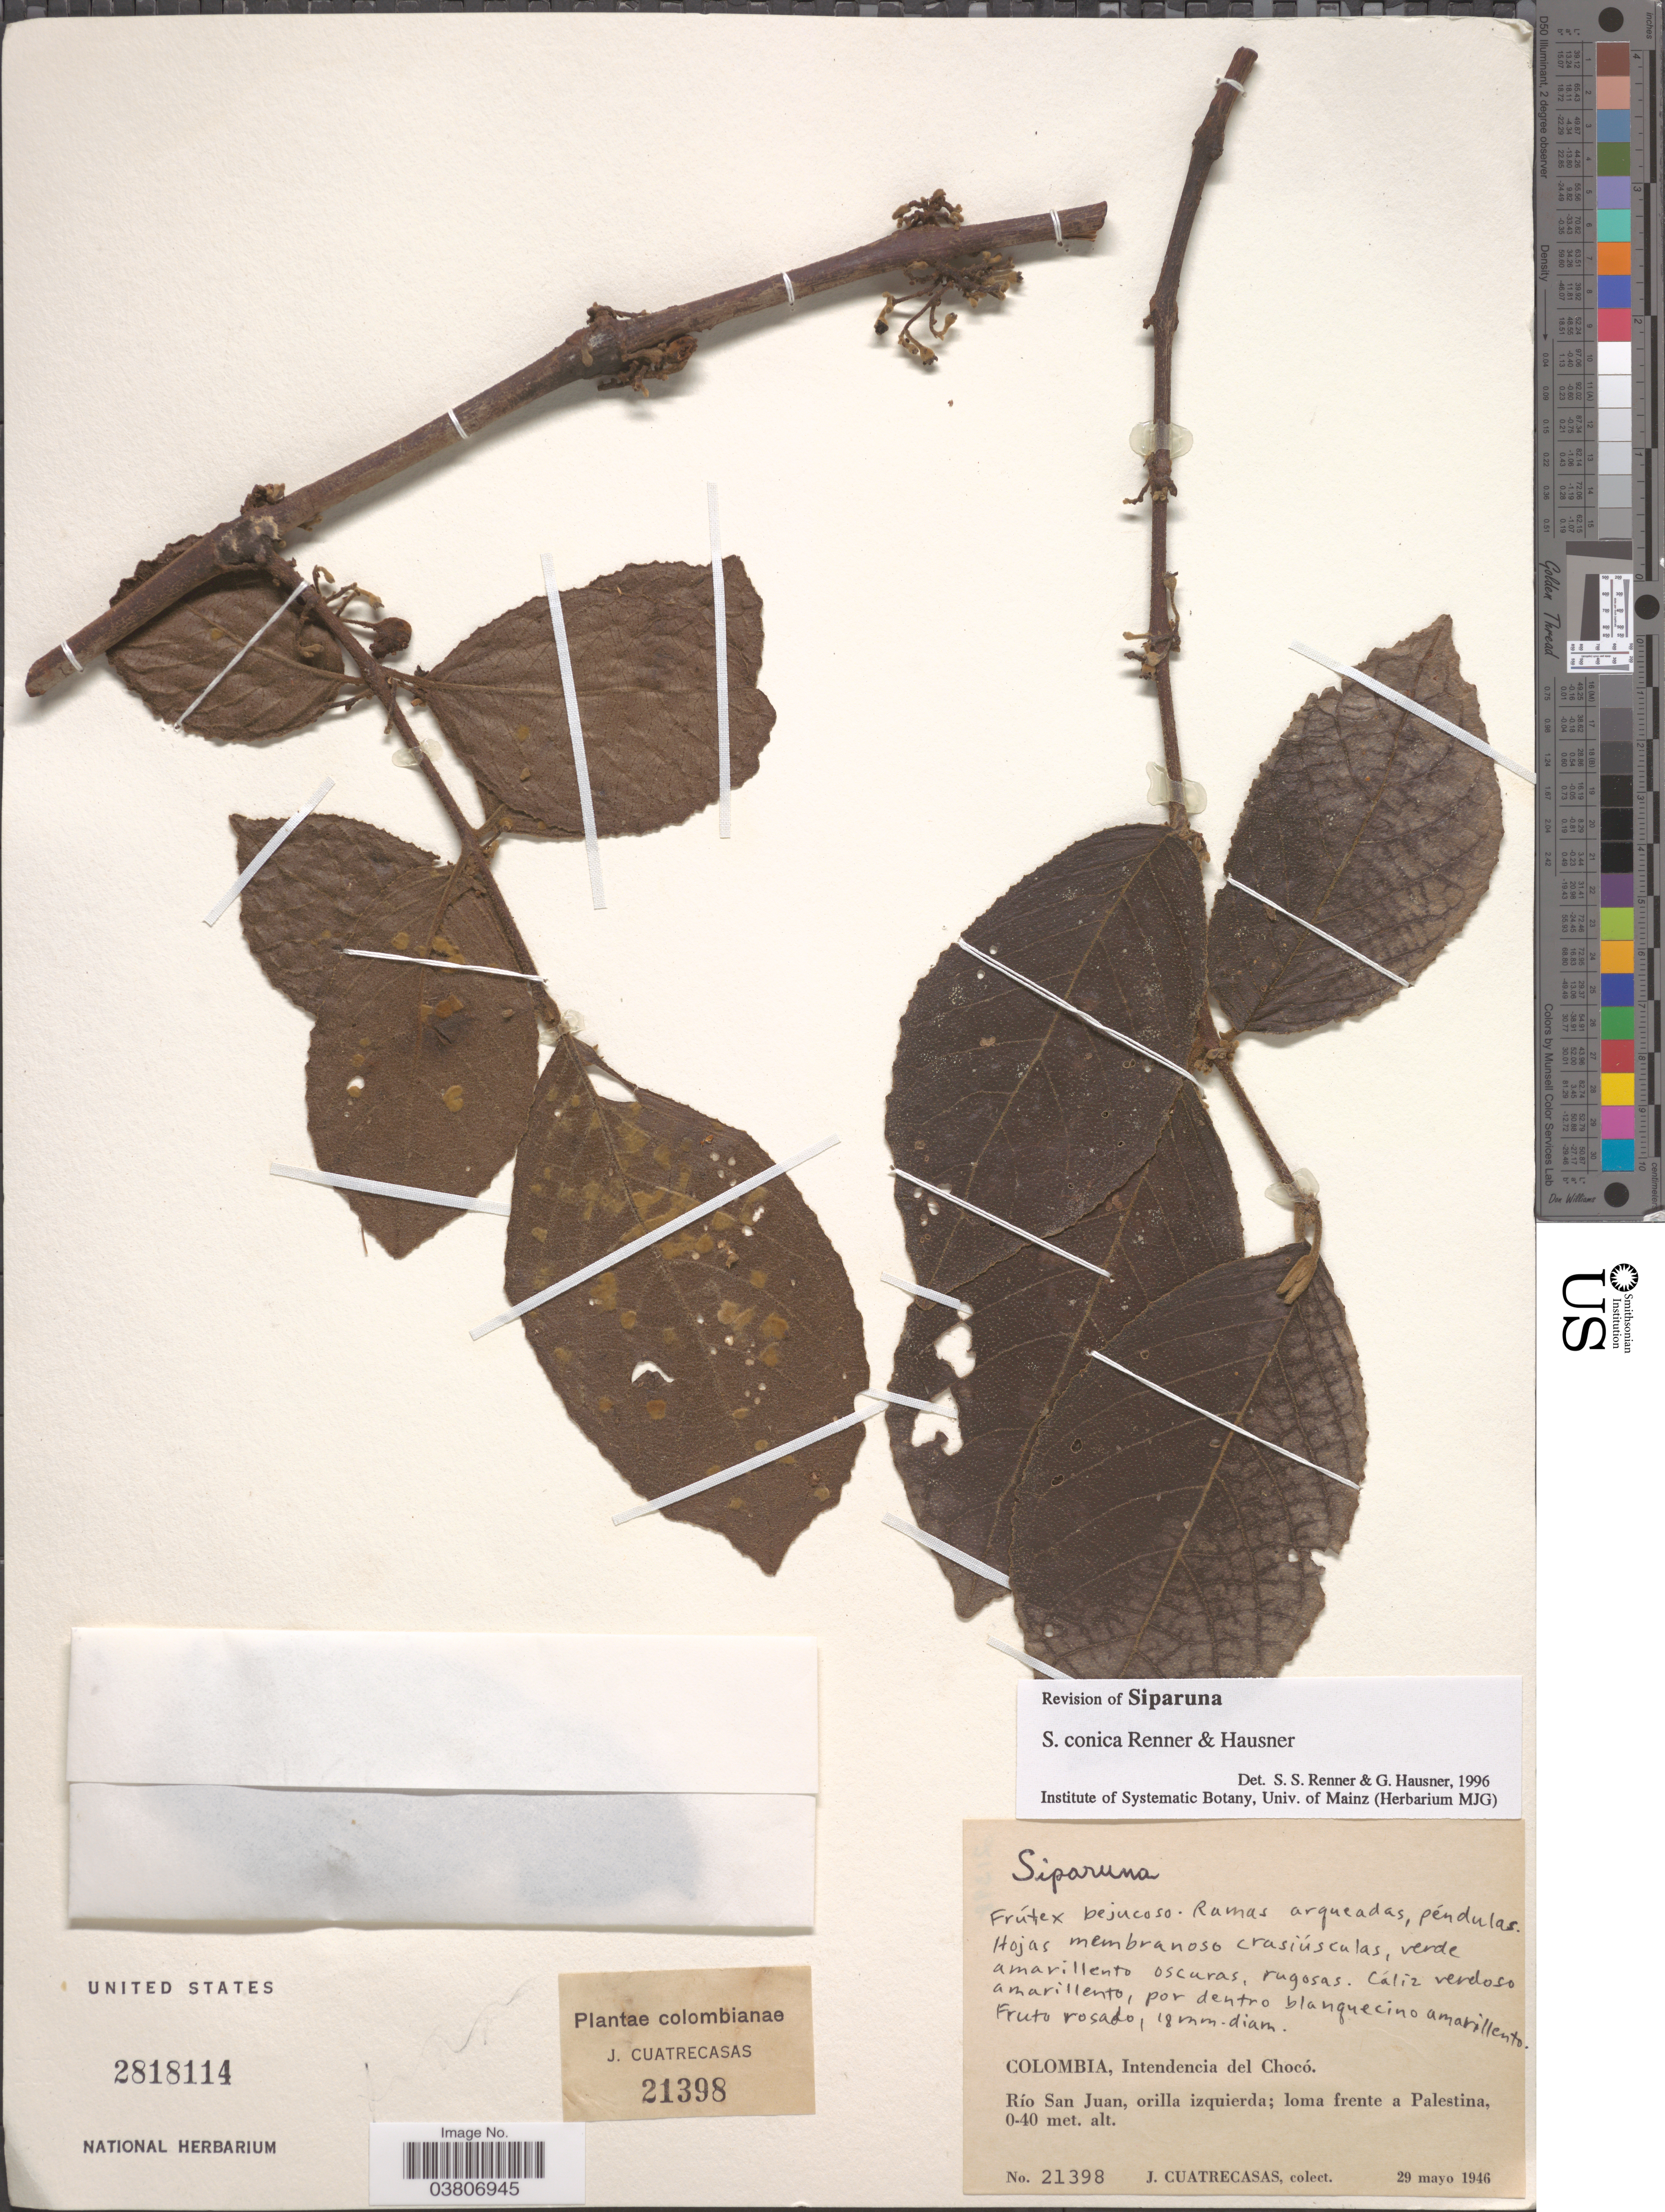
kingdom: Plantae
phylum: Tracheophyta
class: Magnoliopsida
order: Laurales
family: Siparunaceae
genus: Siparuna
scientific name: Siparuna conica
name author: S.S. Renner & Hausner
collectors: J. Cuatrecasas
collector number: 21398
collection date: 1946-05-29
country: Colombia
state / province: Chocó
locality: Intendencia del Chocó. Río San Juan, orilla izquierda; loma frente a Palestina.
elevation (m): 0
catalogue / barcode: US 2818114